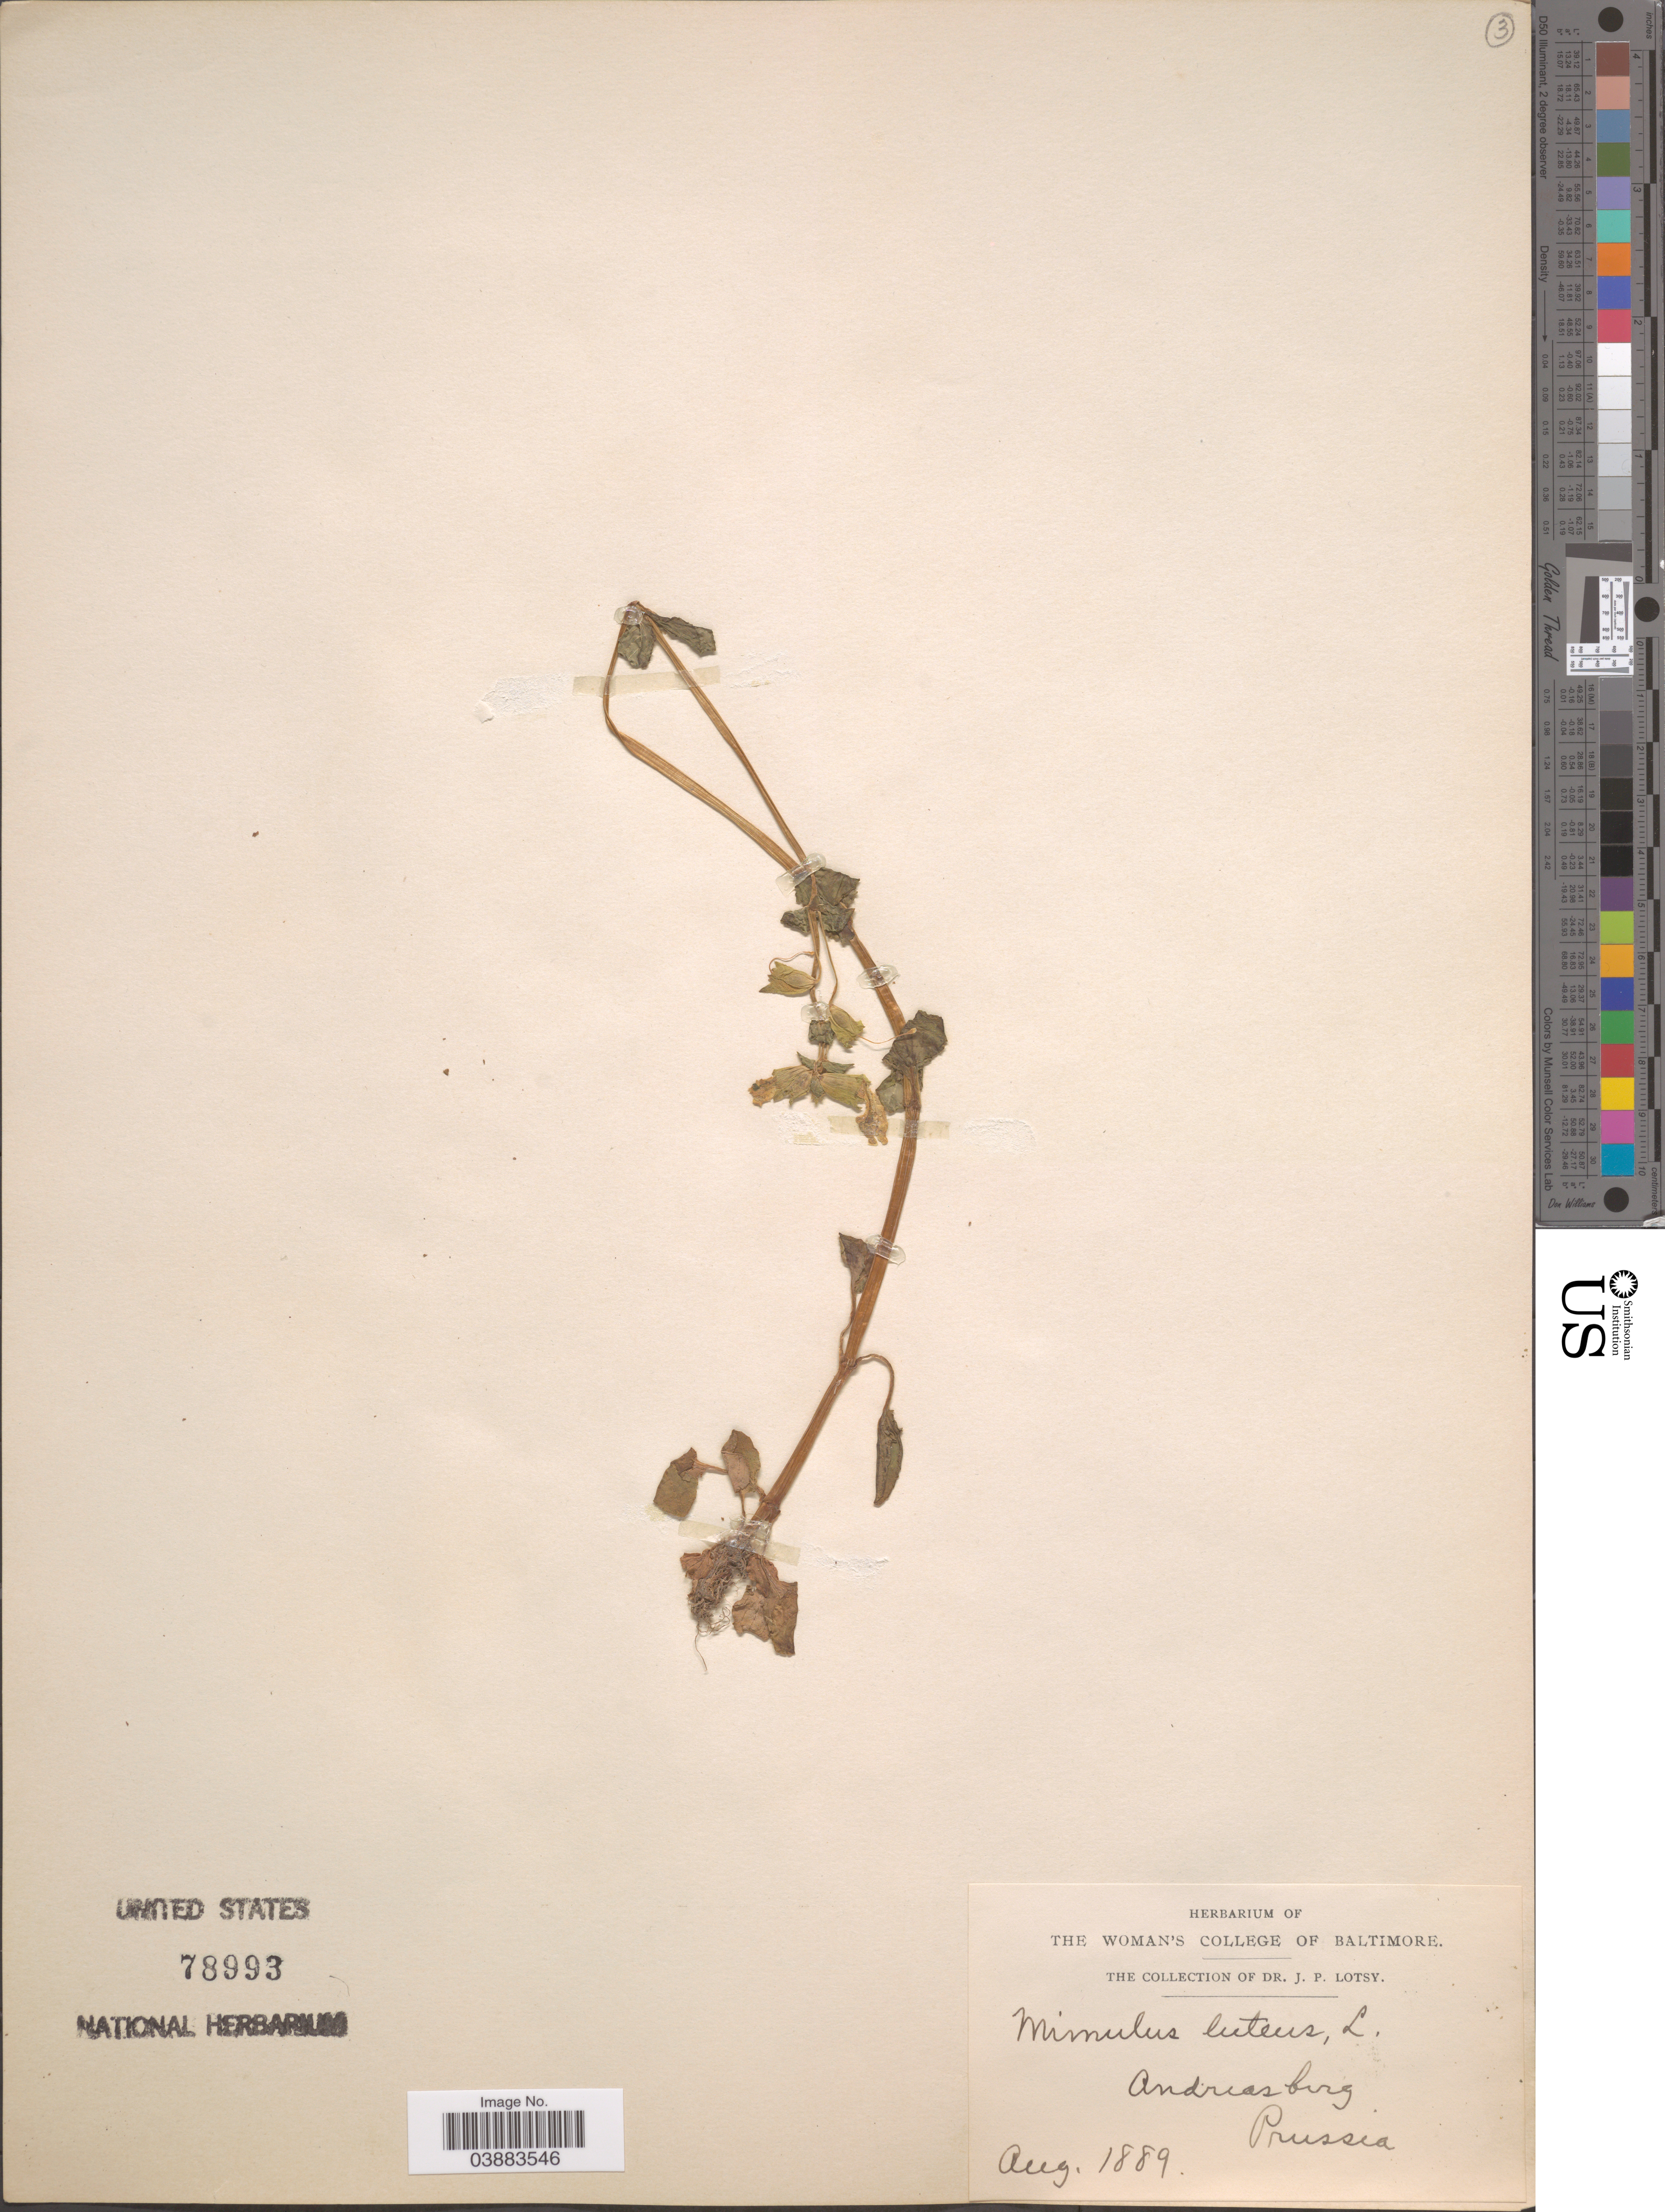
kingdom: Plantae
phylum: Tracheophyta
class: Magnoliopsida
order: Lamiales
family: Phrymaceae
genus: Mimulus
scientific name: Mimulus luteus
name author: L.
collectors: J. Lotsy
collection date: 1889-08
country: Germany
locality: Andreasberg, Prussia.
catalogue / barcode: US 78993